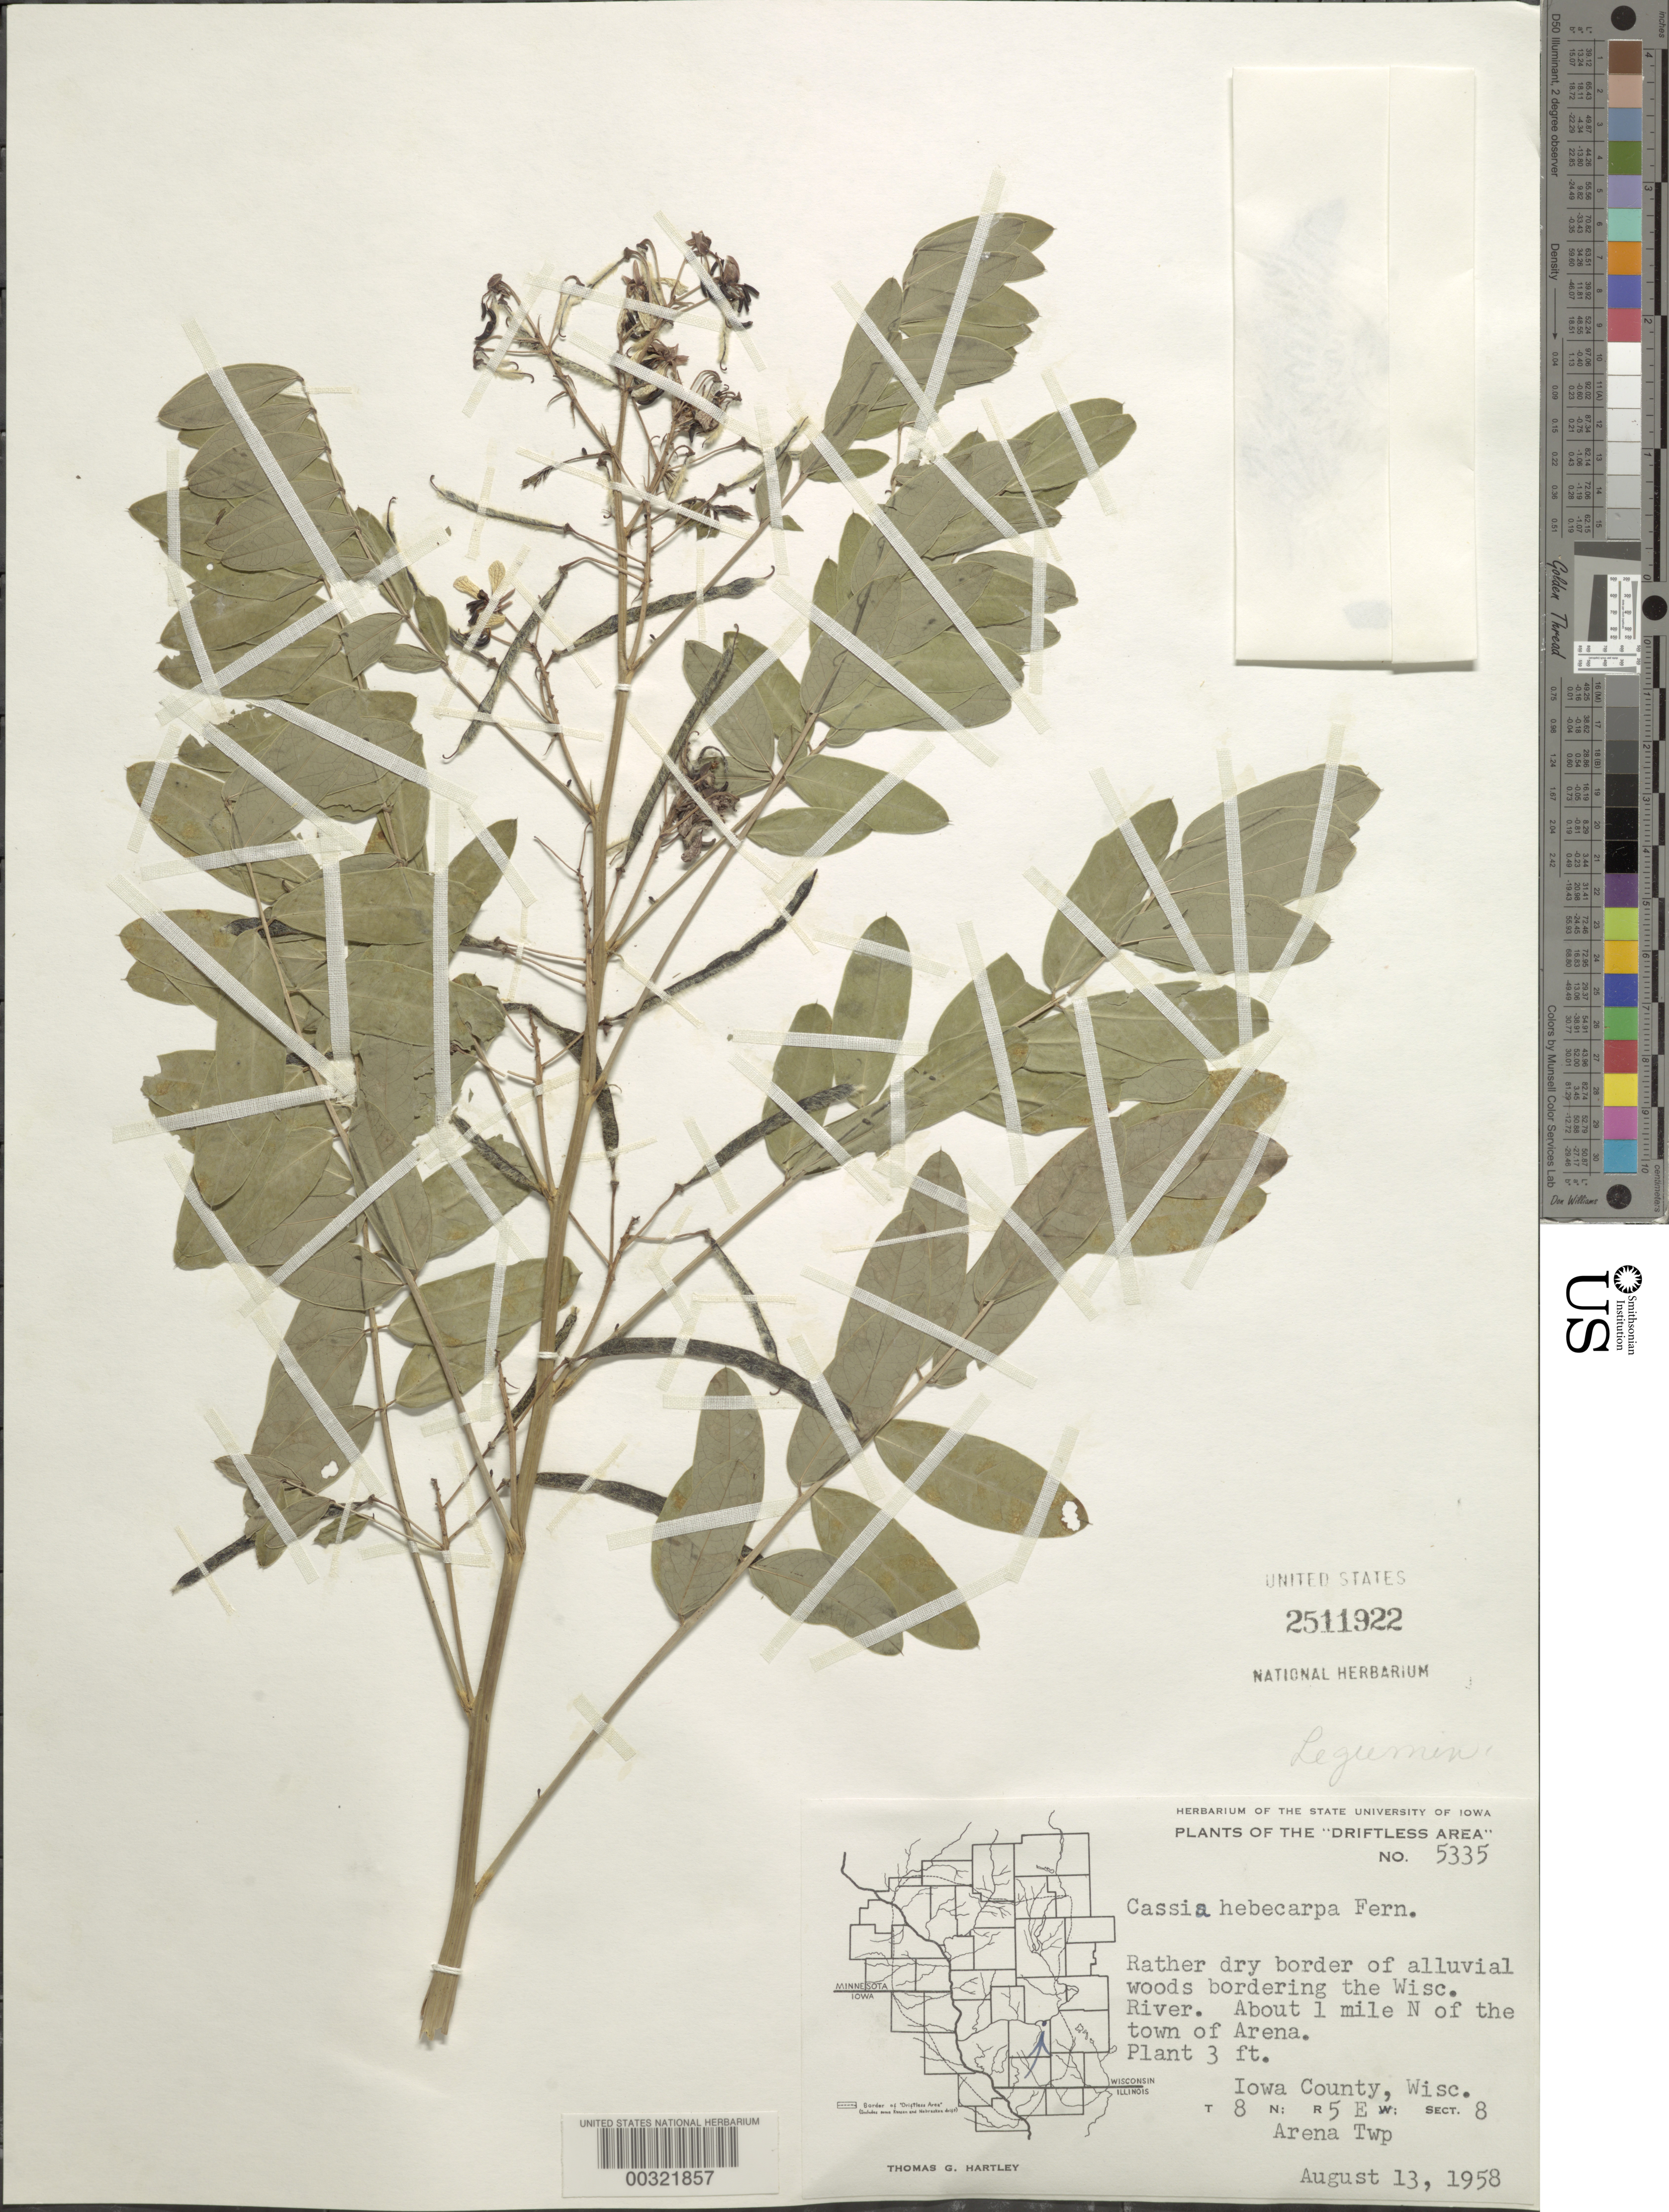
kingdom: Plantae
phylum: Tracheophyta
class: Magnoliopsida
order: Fabales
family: Fabaceae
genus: Senna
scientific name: Senna hebecarpa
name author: (Fernald) H.S. Irwin & Barneby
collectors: T. G. Hartley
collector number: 5335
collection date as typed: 13 Aug 1958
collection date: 1958-08-13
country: United States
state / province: Wisconsin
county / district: Iowa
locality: Wisconsin river, about 1 mi n of the town of arena; arena twp.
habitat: Rather dry border of alluvial woods bordering river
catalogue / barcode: US 2511922